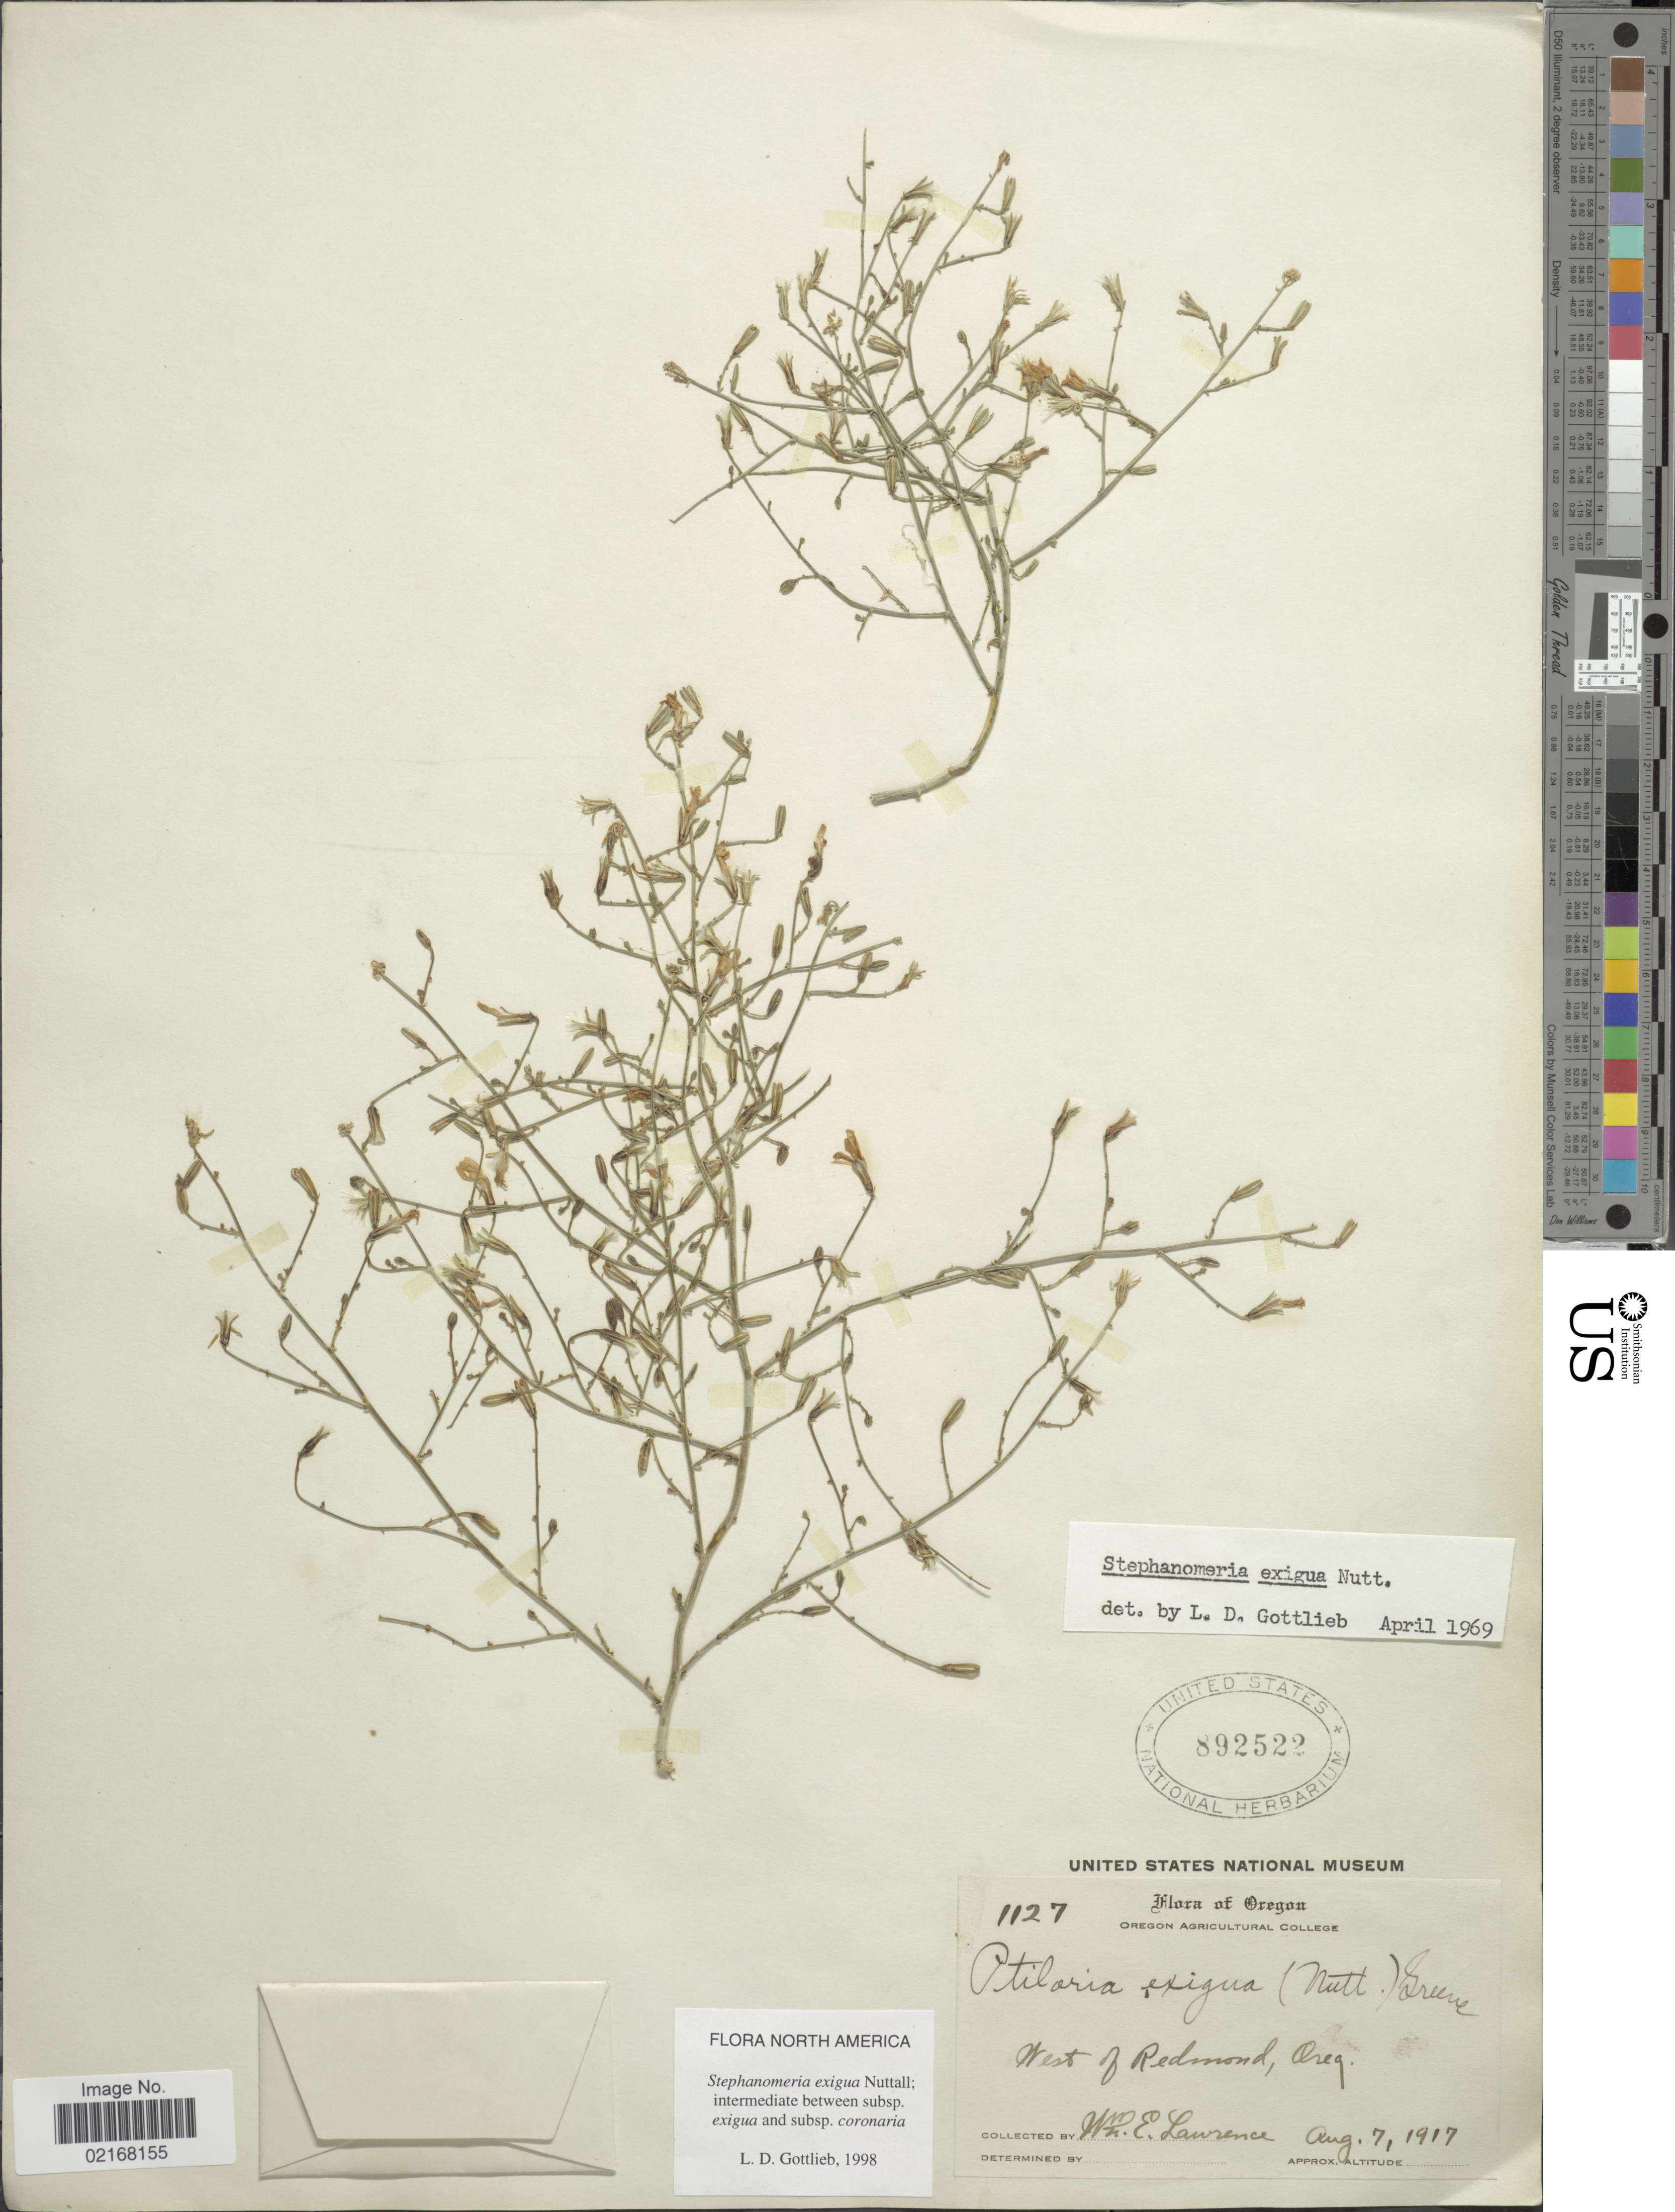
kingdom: Plantae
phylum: Tracheophyta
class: Magnoliopsida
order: Asterales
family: Asteraceae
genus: Stephanomeria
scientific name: Stephanomeria exigua subsp. coronaria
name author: (Greene) Gottlieb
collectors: W. Lawrence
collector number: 1127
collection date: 1917-08-07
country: United States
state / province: Oregon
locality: West of Redmond, Oreg.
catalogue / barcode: US 892522